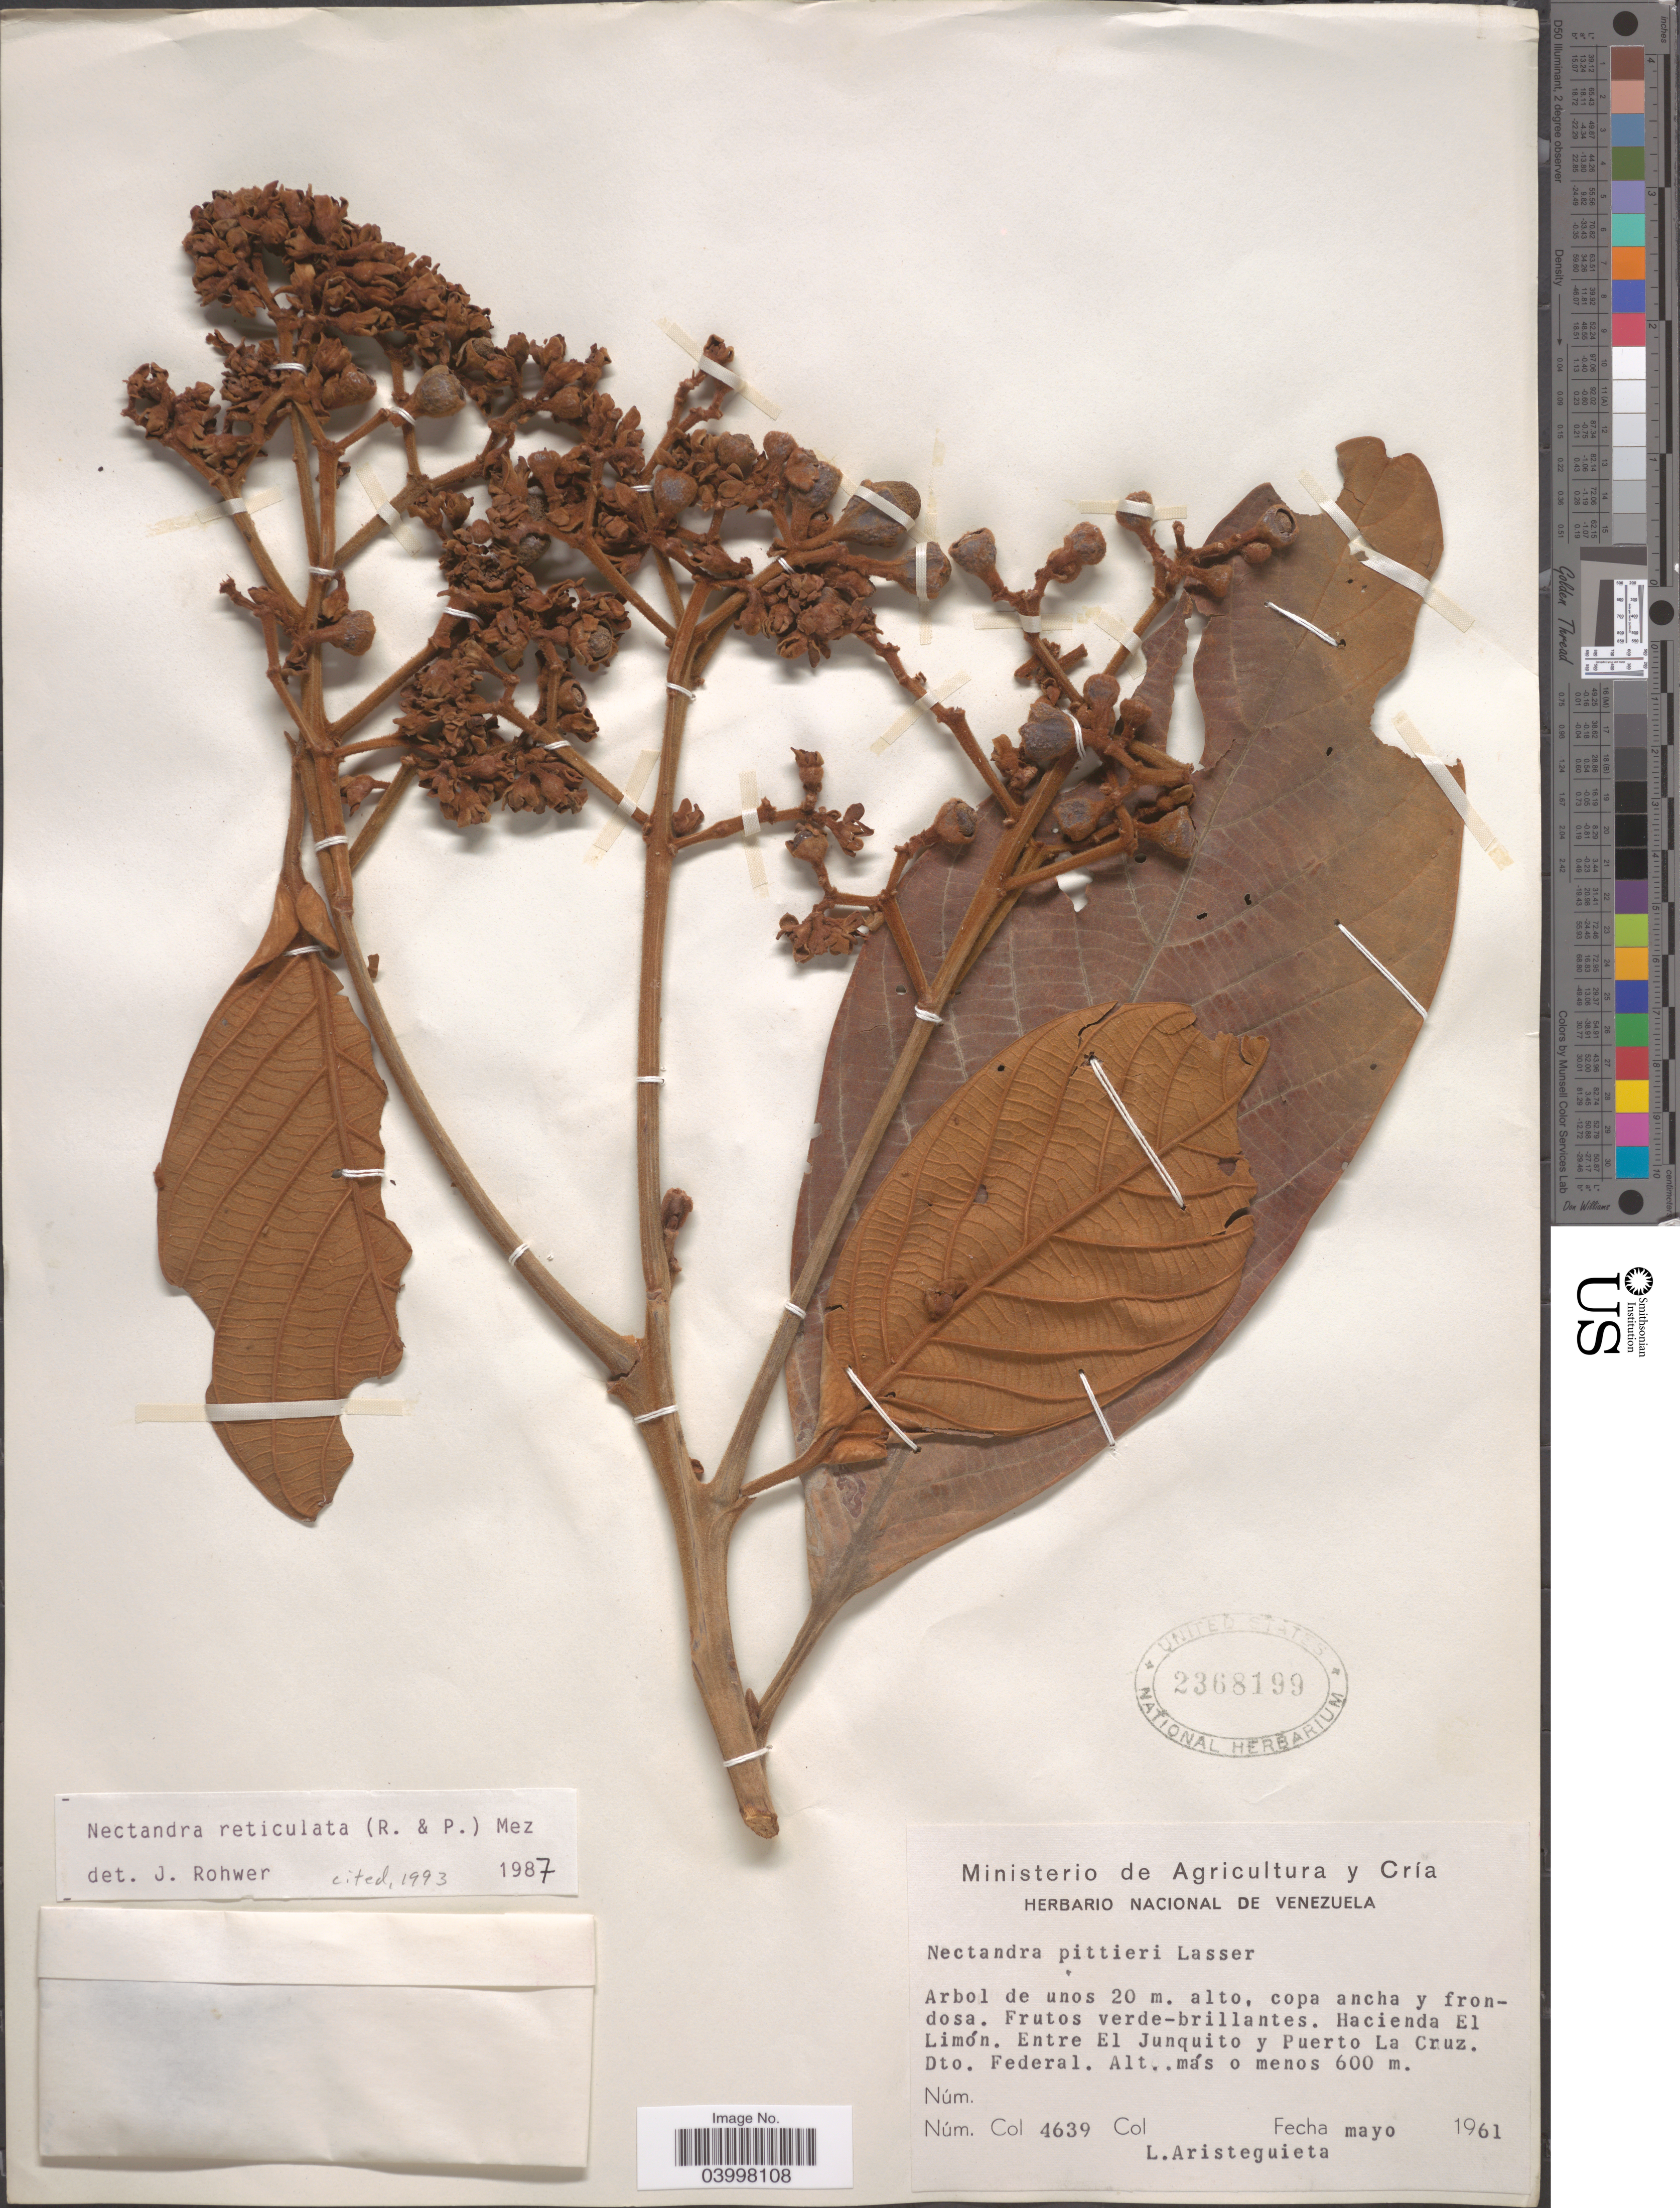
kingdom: Plantae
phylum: Tracheophyta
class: Magnoliopsida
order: Laurales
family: Lauraceae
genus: Nectandra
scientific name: Nectandra reticulata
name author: (Ruiz & Pav.) Mez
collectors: L. Aristeguieta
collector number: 4639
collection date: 1961-05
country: Venezuela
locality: Hacienda El Limón. Entre El Junquito y Puerto La Cruz. Dto. Federal.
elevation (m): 600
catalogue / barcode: US 2368199